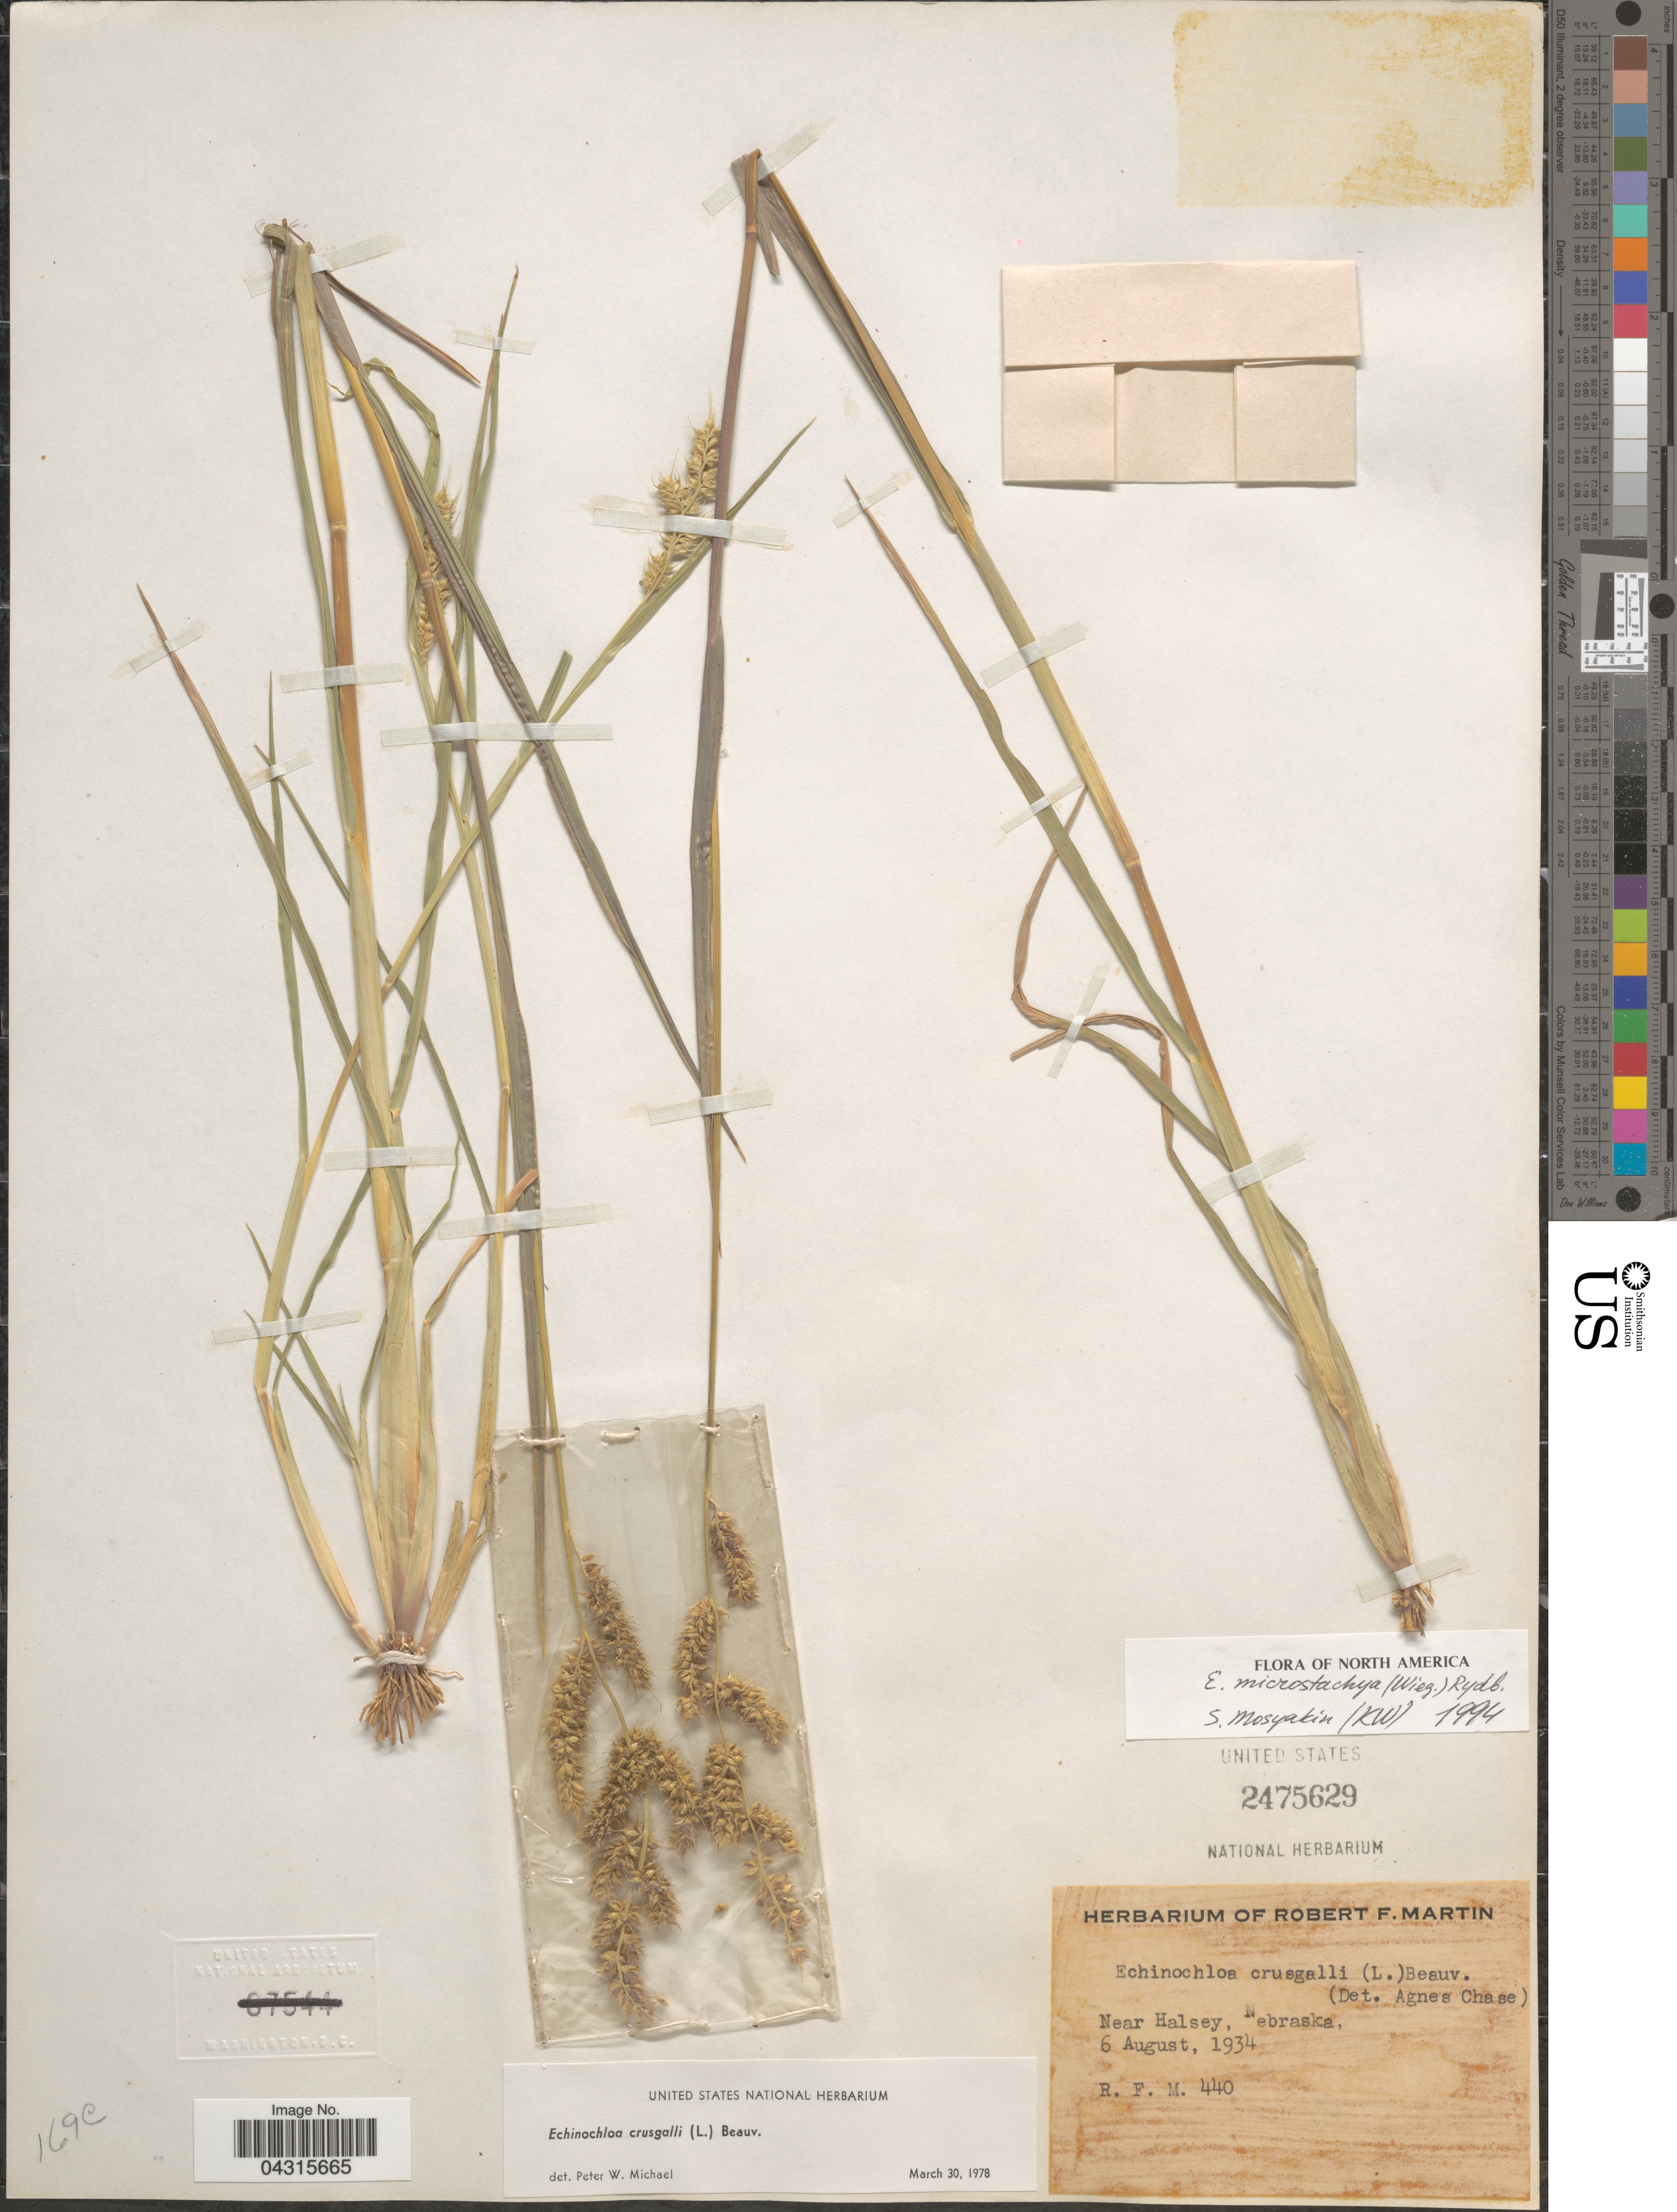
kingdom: Plantae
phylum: Tracheophyta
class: Liliopsida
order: Poales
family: Poaceae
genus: Echinochloa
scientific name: Echinochloa muricata var. microstachya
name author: Wiegand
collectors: R. F. Martin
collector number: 440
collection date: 1934-08-06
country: United States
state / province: Nebraska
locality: Near Halsey.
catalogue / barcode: US 2475629